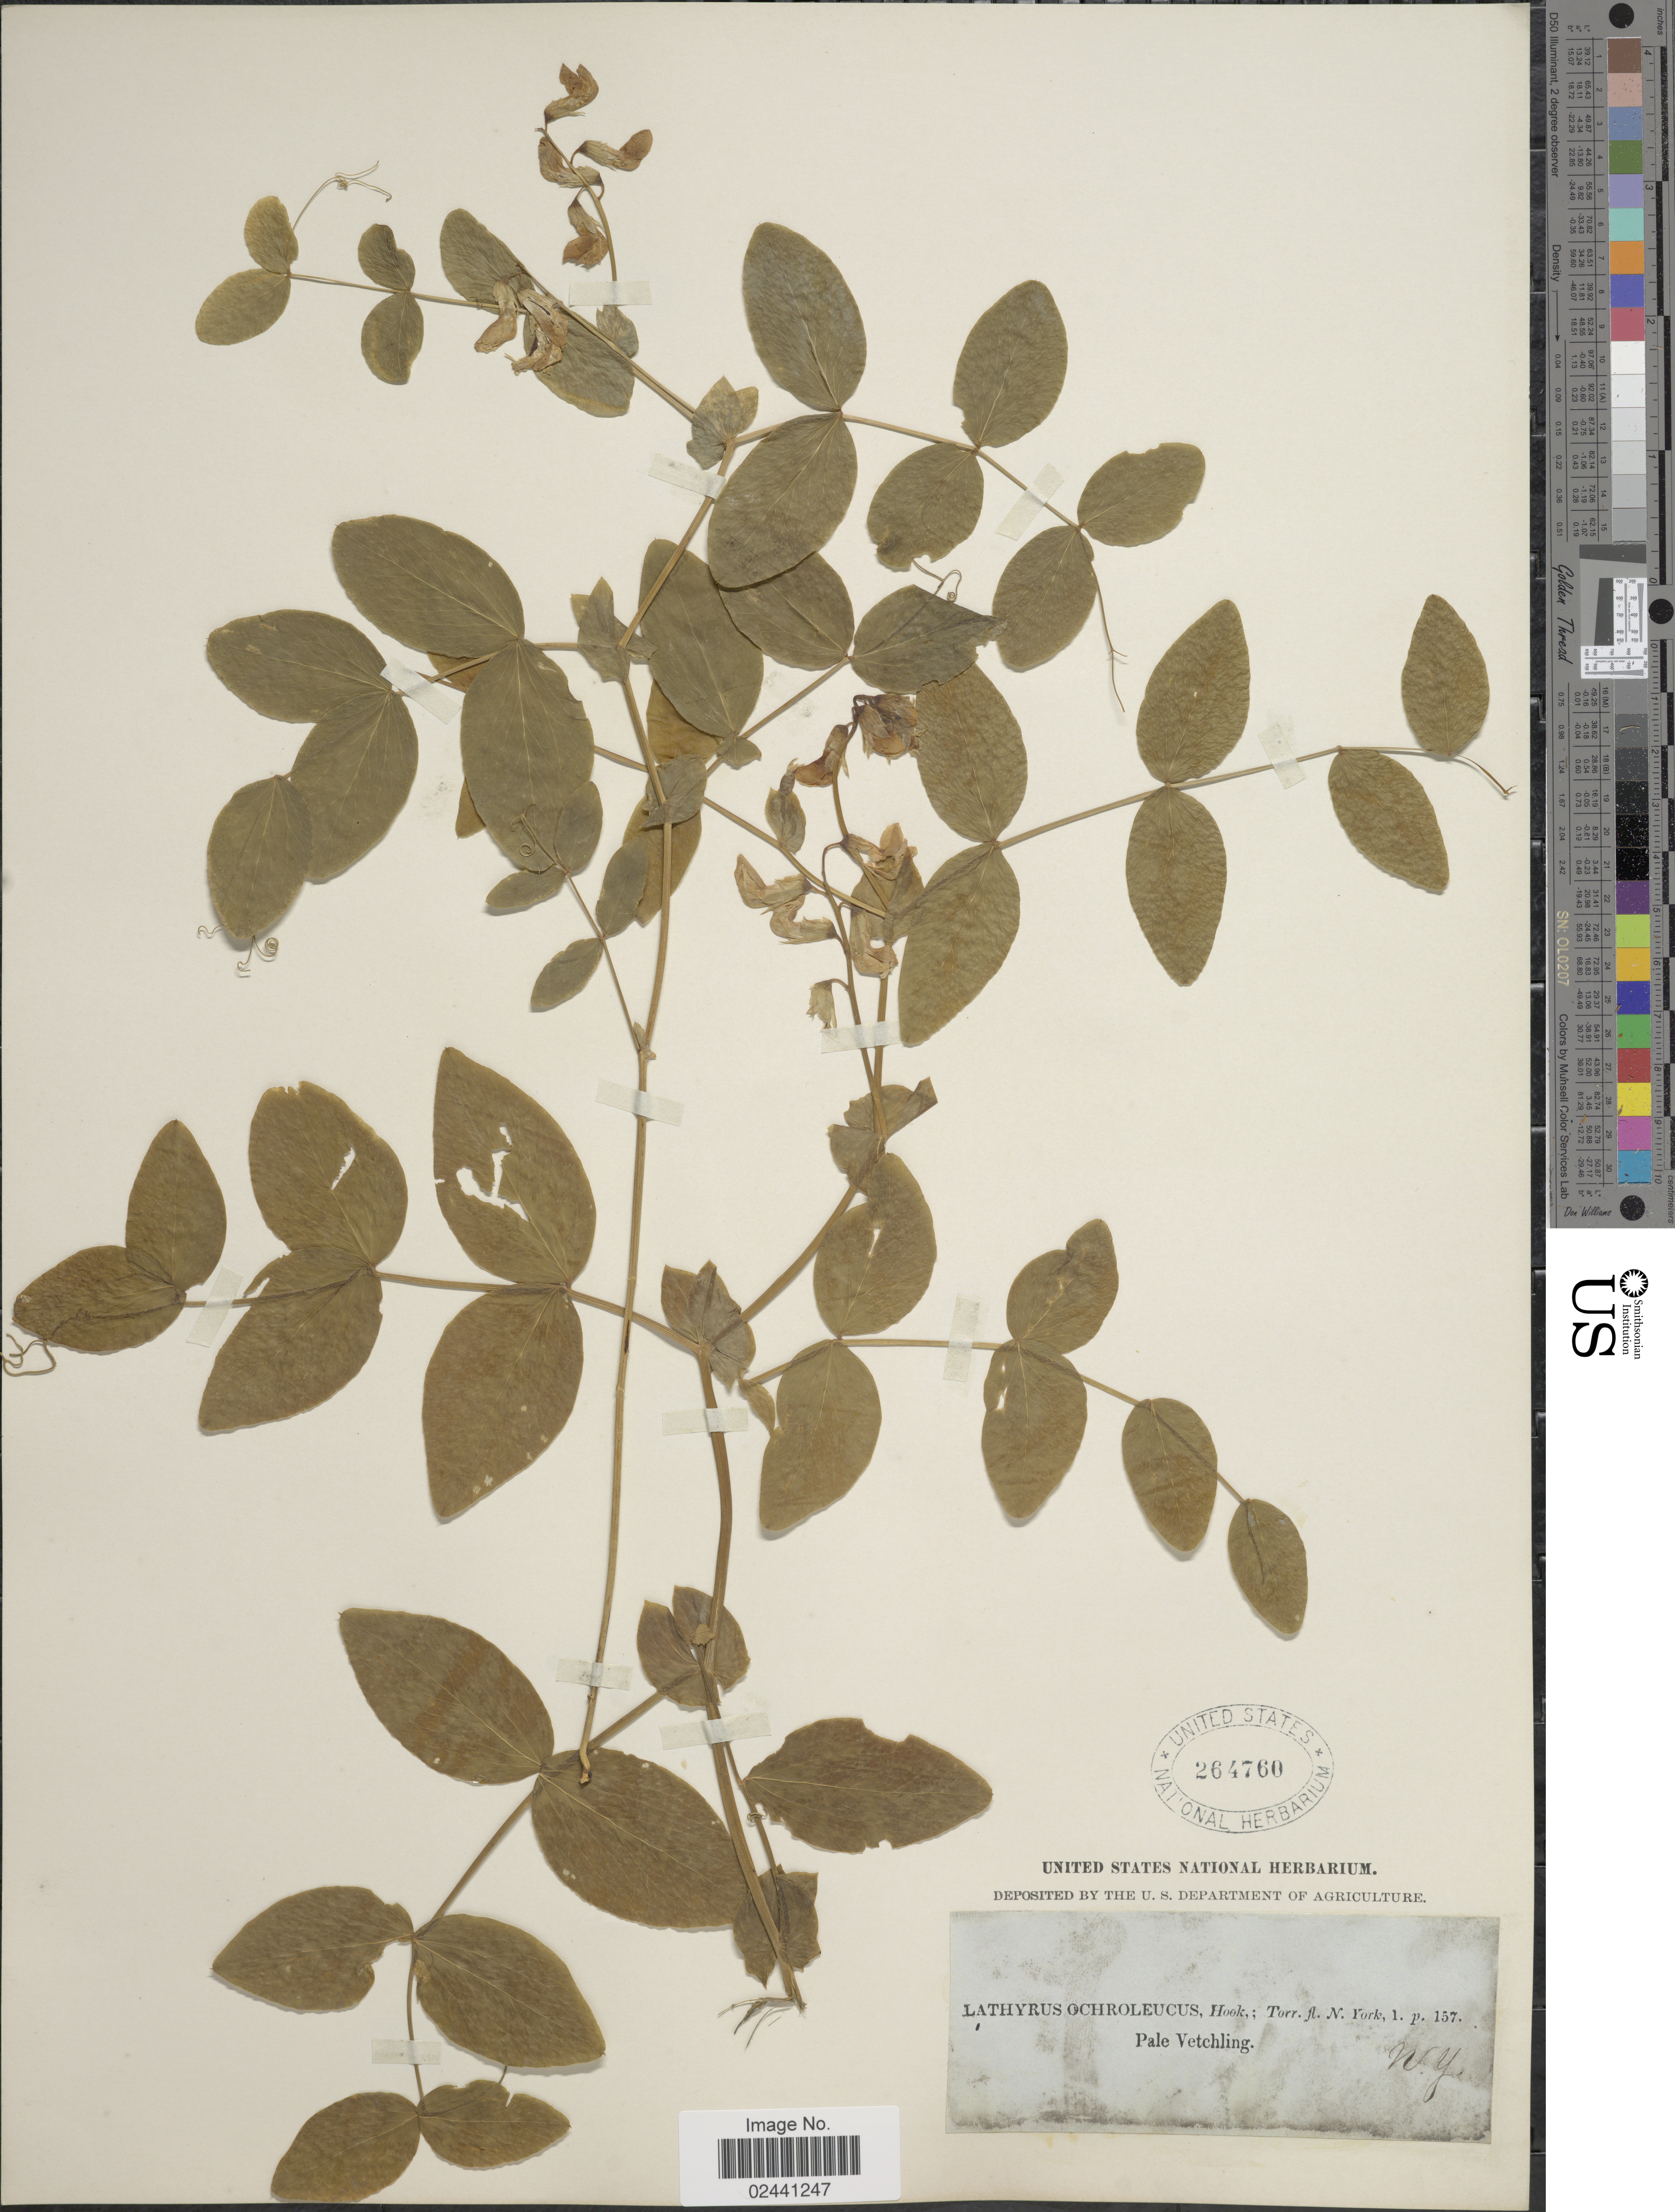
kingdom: Plantae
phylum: Tracheophyta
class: Magnoliopsida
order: Fabales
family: Fabaceae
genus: Lathyrus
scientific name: Lathyrus ochroleucus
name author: Hook.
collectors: ex herb. United States National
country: United States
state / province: New York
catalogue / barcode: US 264760